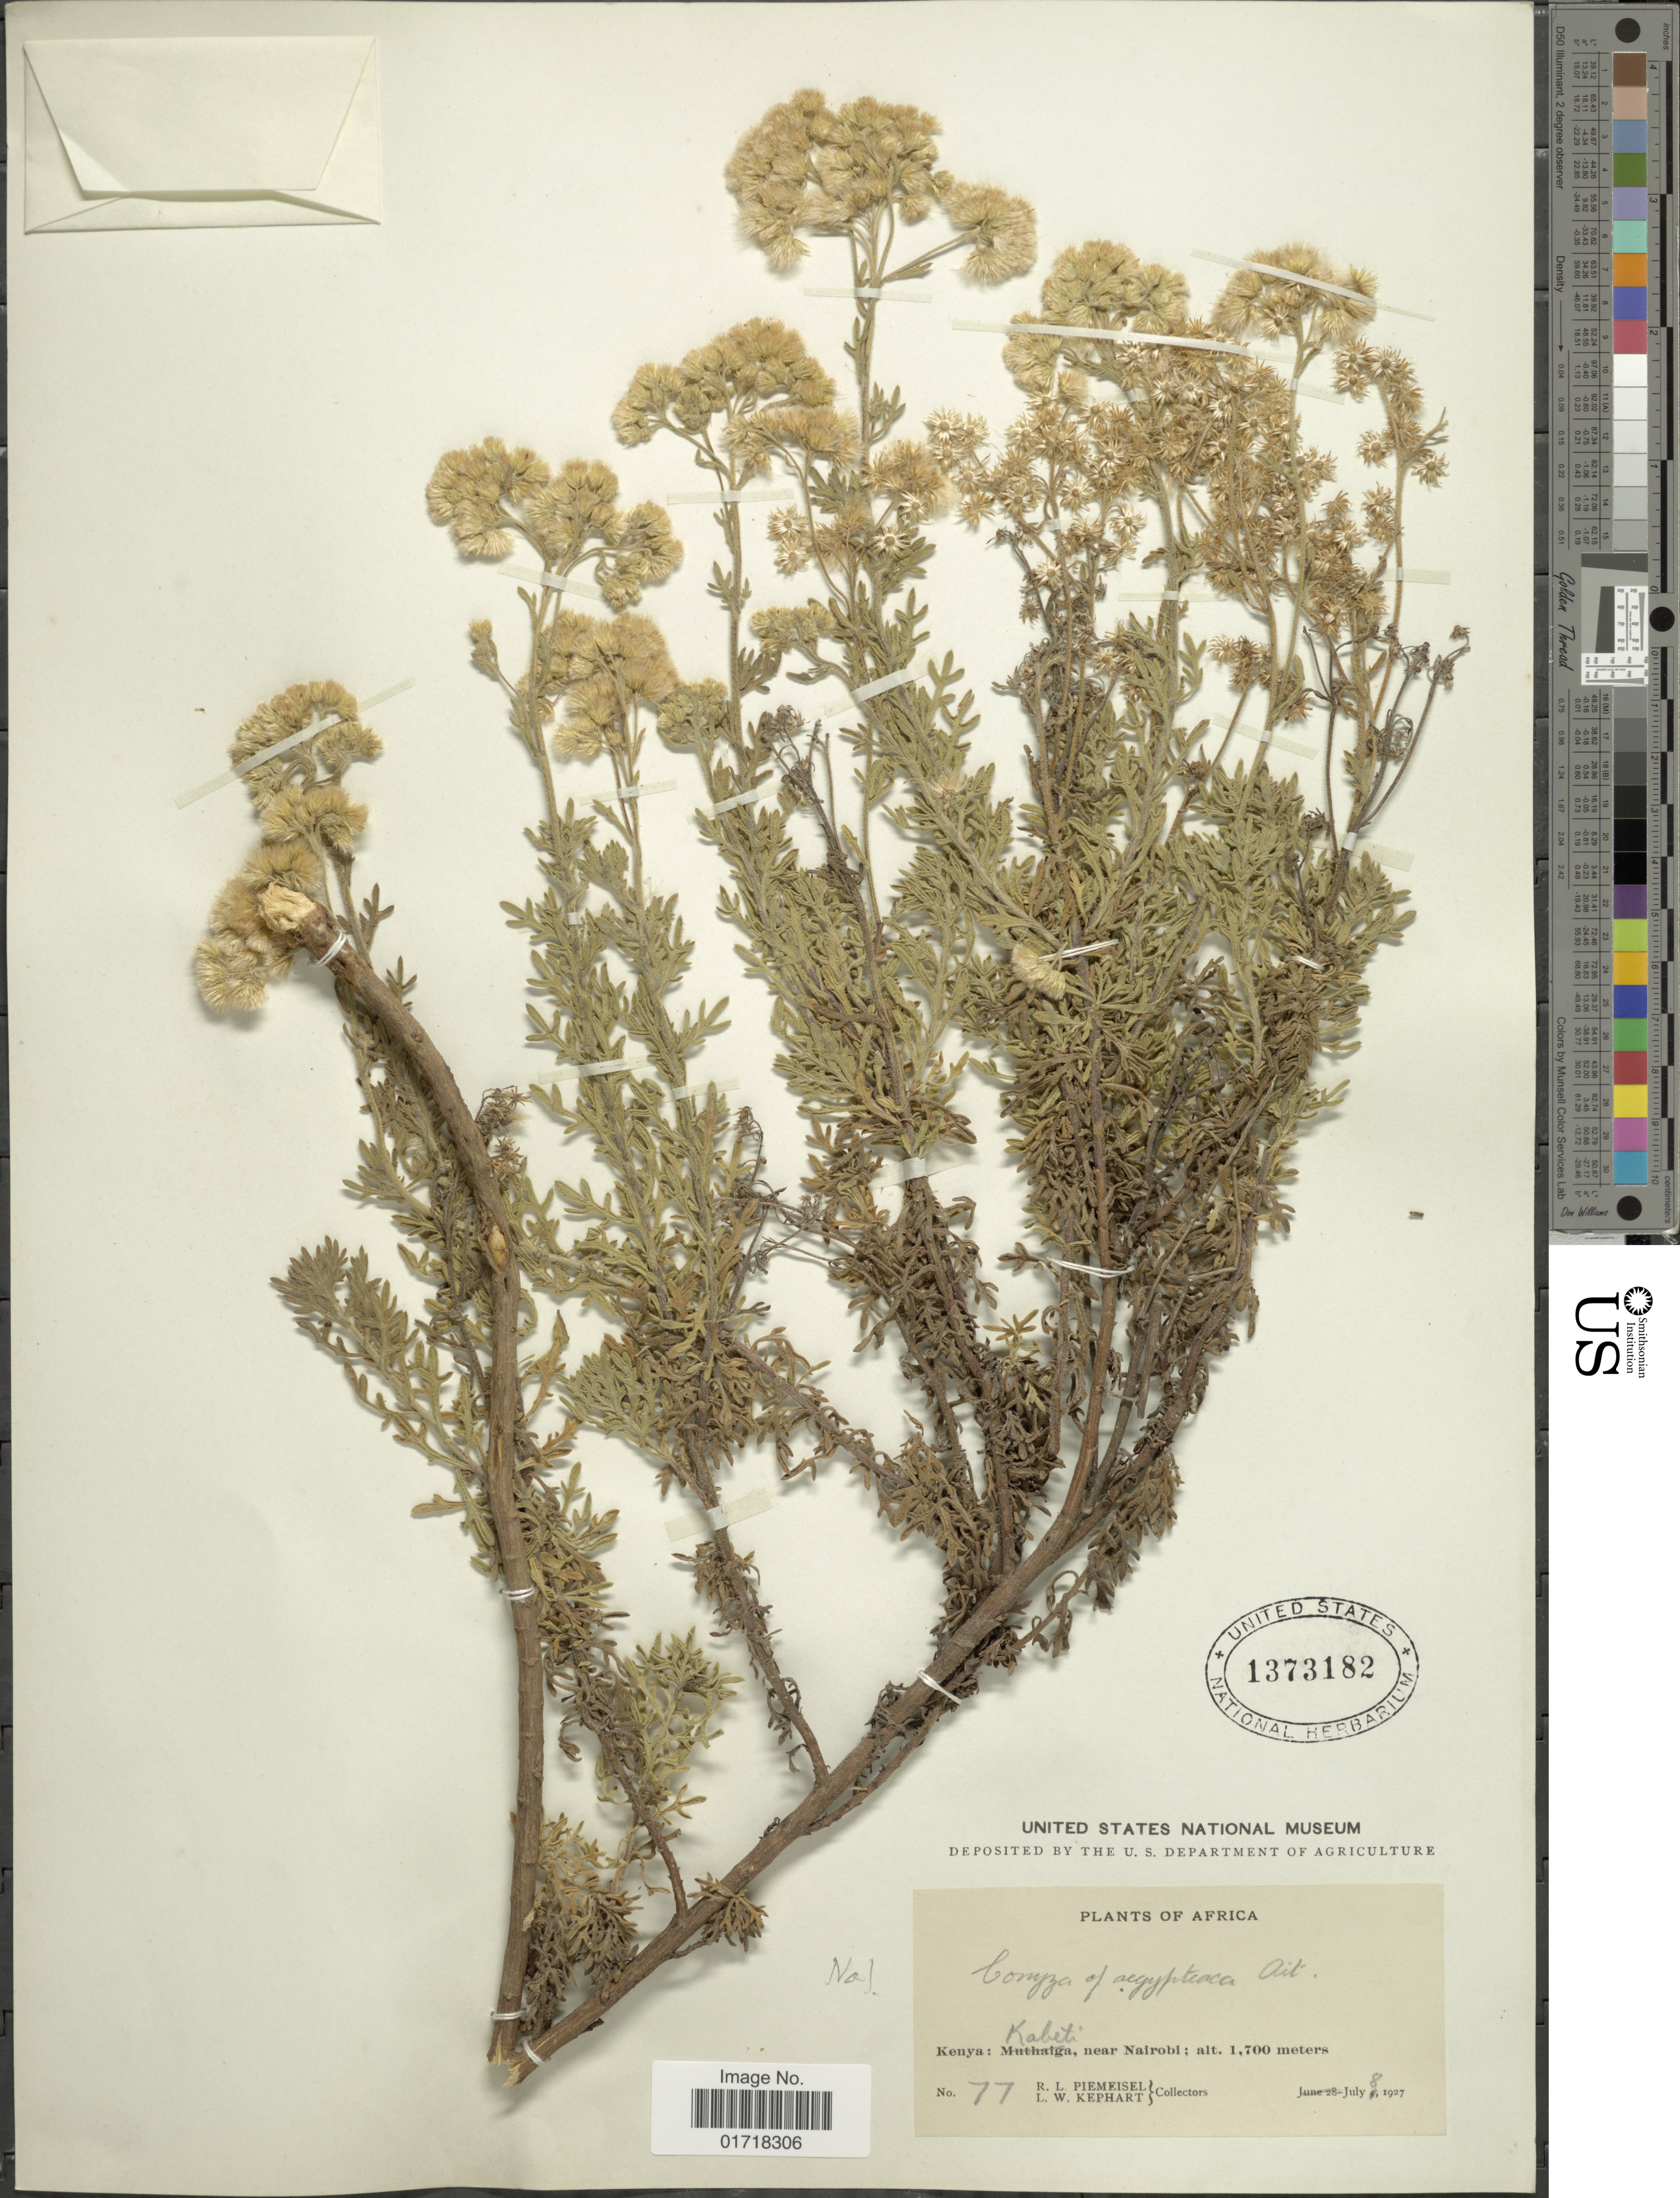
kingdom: Plantae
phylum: Tracheophyta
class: Magnoliopsida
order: Asterales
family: Asteraceae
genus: Conyza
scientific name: Conyza sp.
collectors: R. L. Piemeisel & L. W. Kephart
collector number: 77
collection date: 1927-07-08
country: Kenya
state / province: Nairobi Area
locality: Kenya: Kabet, near Nairobi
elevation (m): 1700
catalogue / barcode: US 1373182